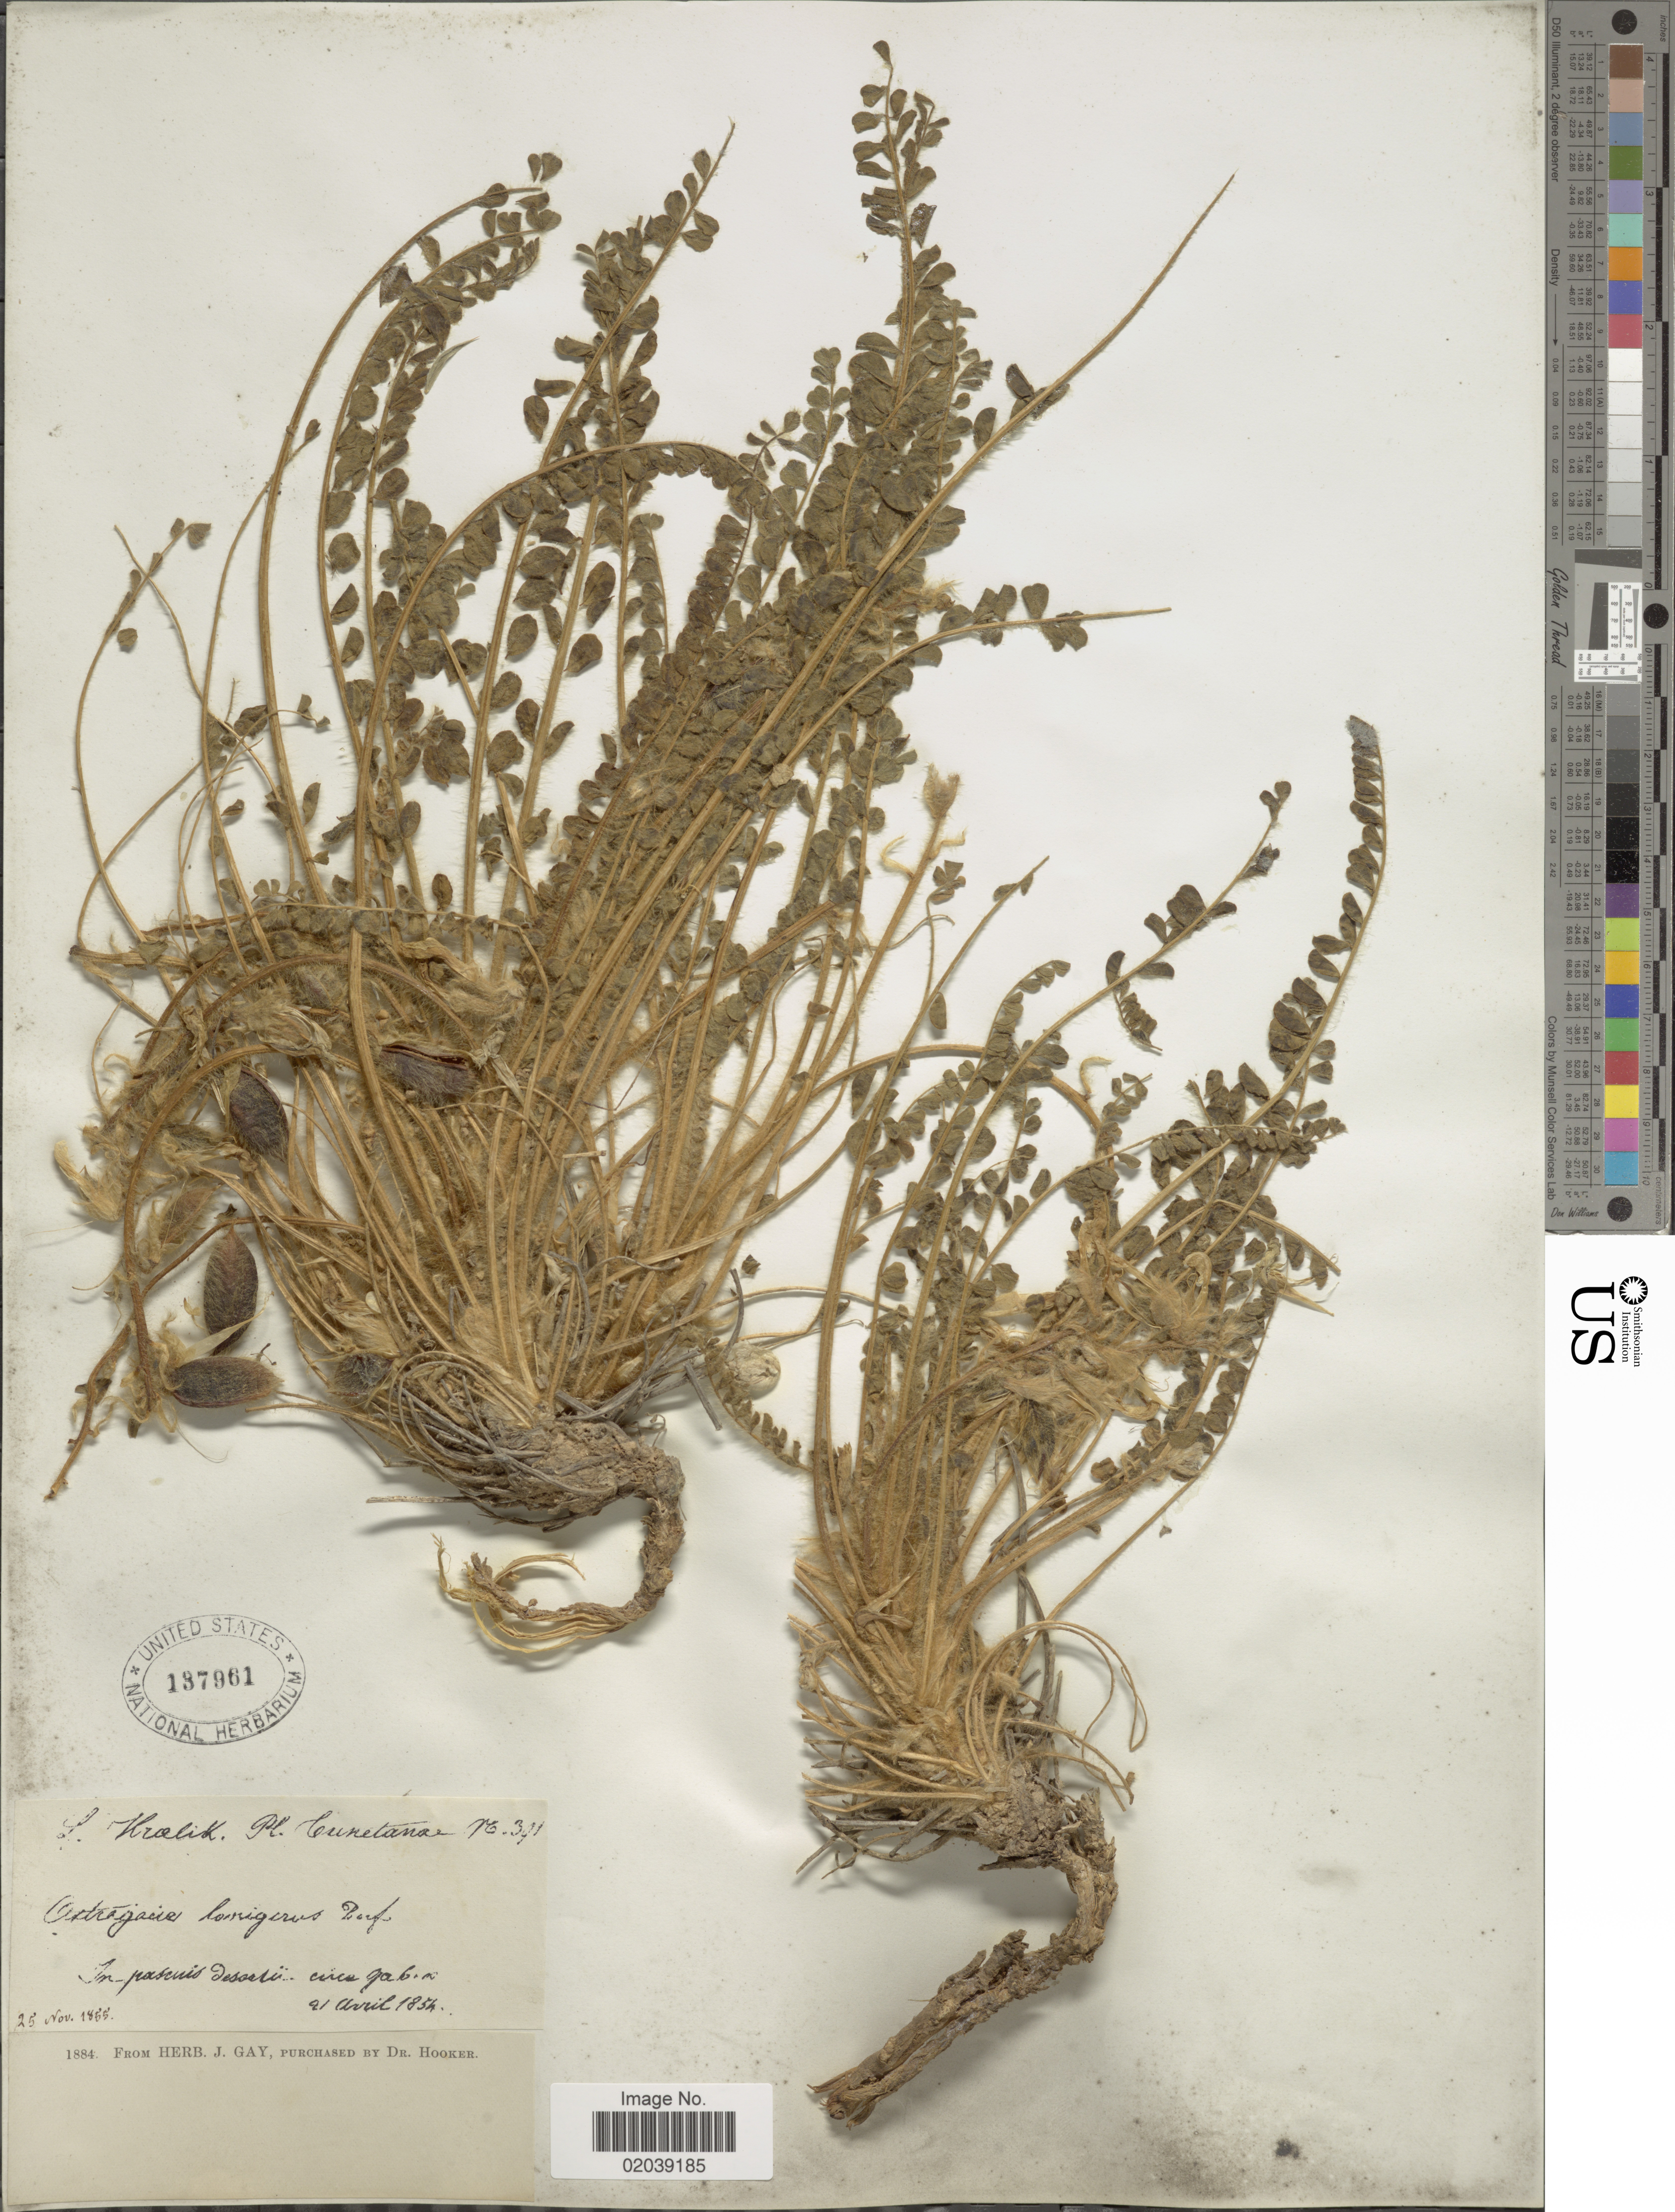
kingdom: Plantae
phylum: Tracheophyta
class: Magnoliopsida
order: Fabales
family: Fabaceae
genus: Astragalus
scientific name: Astragalus lanigerus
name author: Desf.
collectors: L. Kralik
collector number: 391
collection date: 1854-04-21/1855-11-25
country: Tunisia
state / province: Gabès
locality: Tunetanae, in pascuis desertii, circa Gabes [interpreted]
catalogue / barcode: US 137961